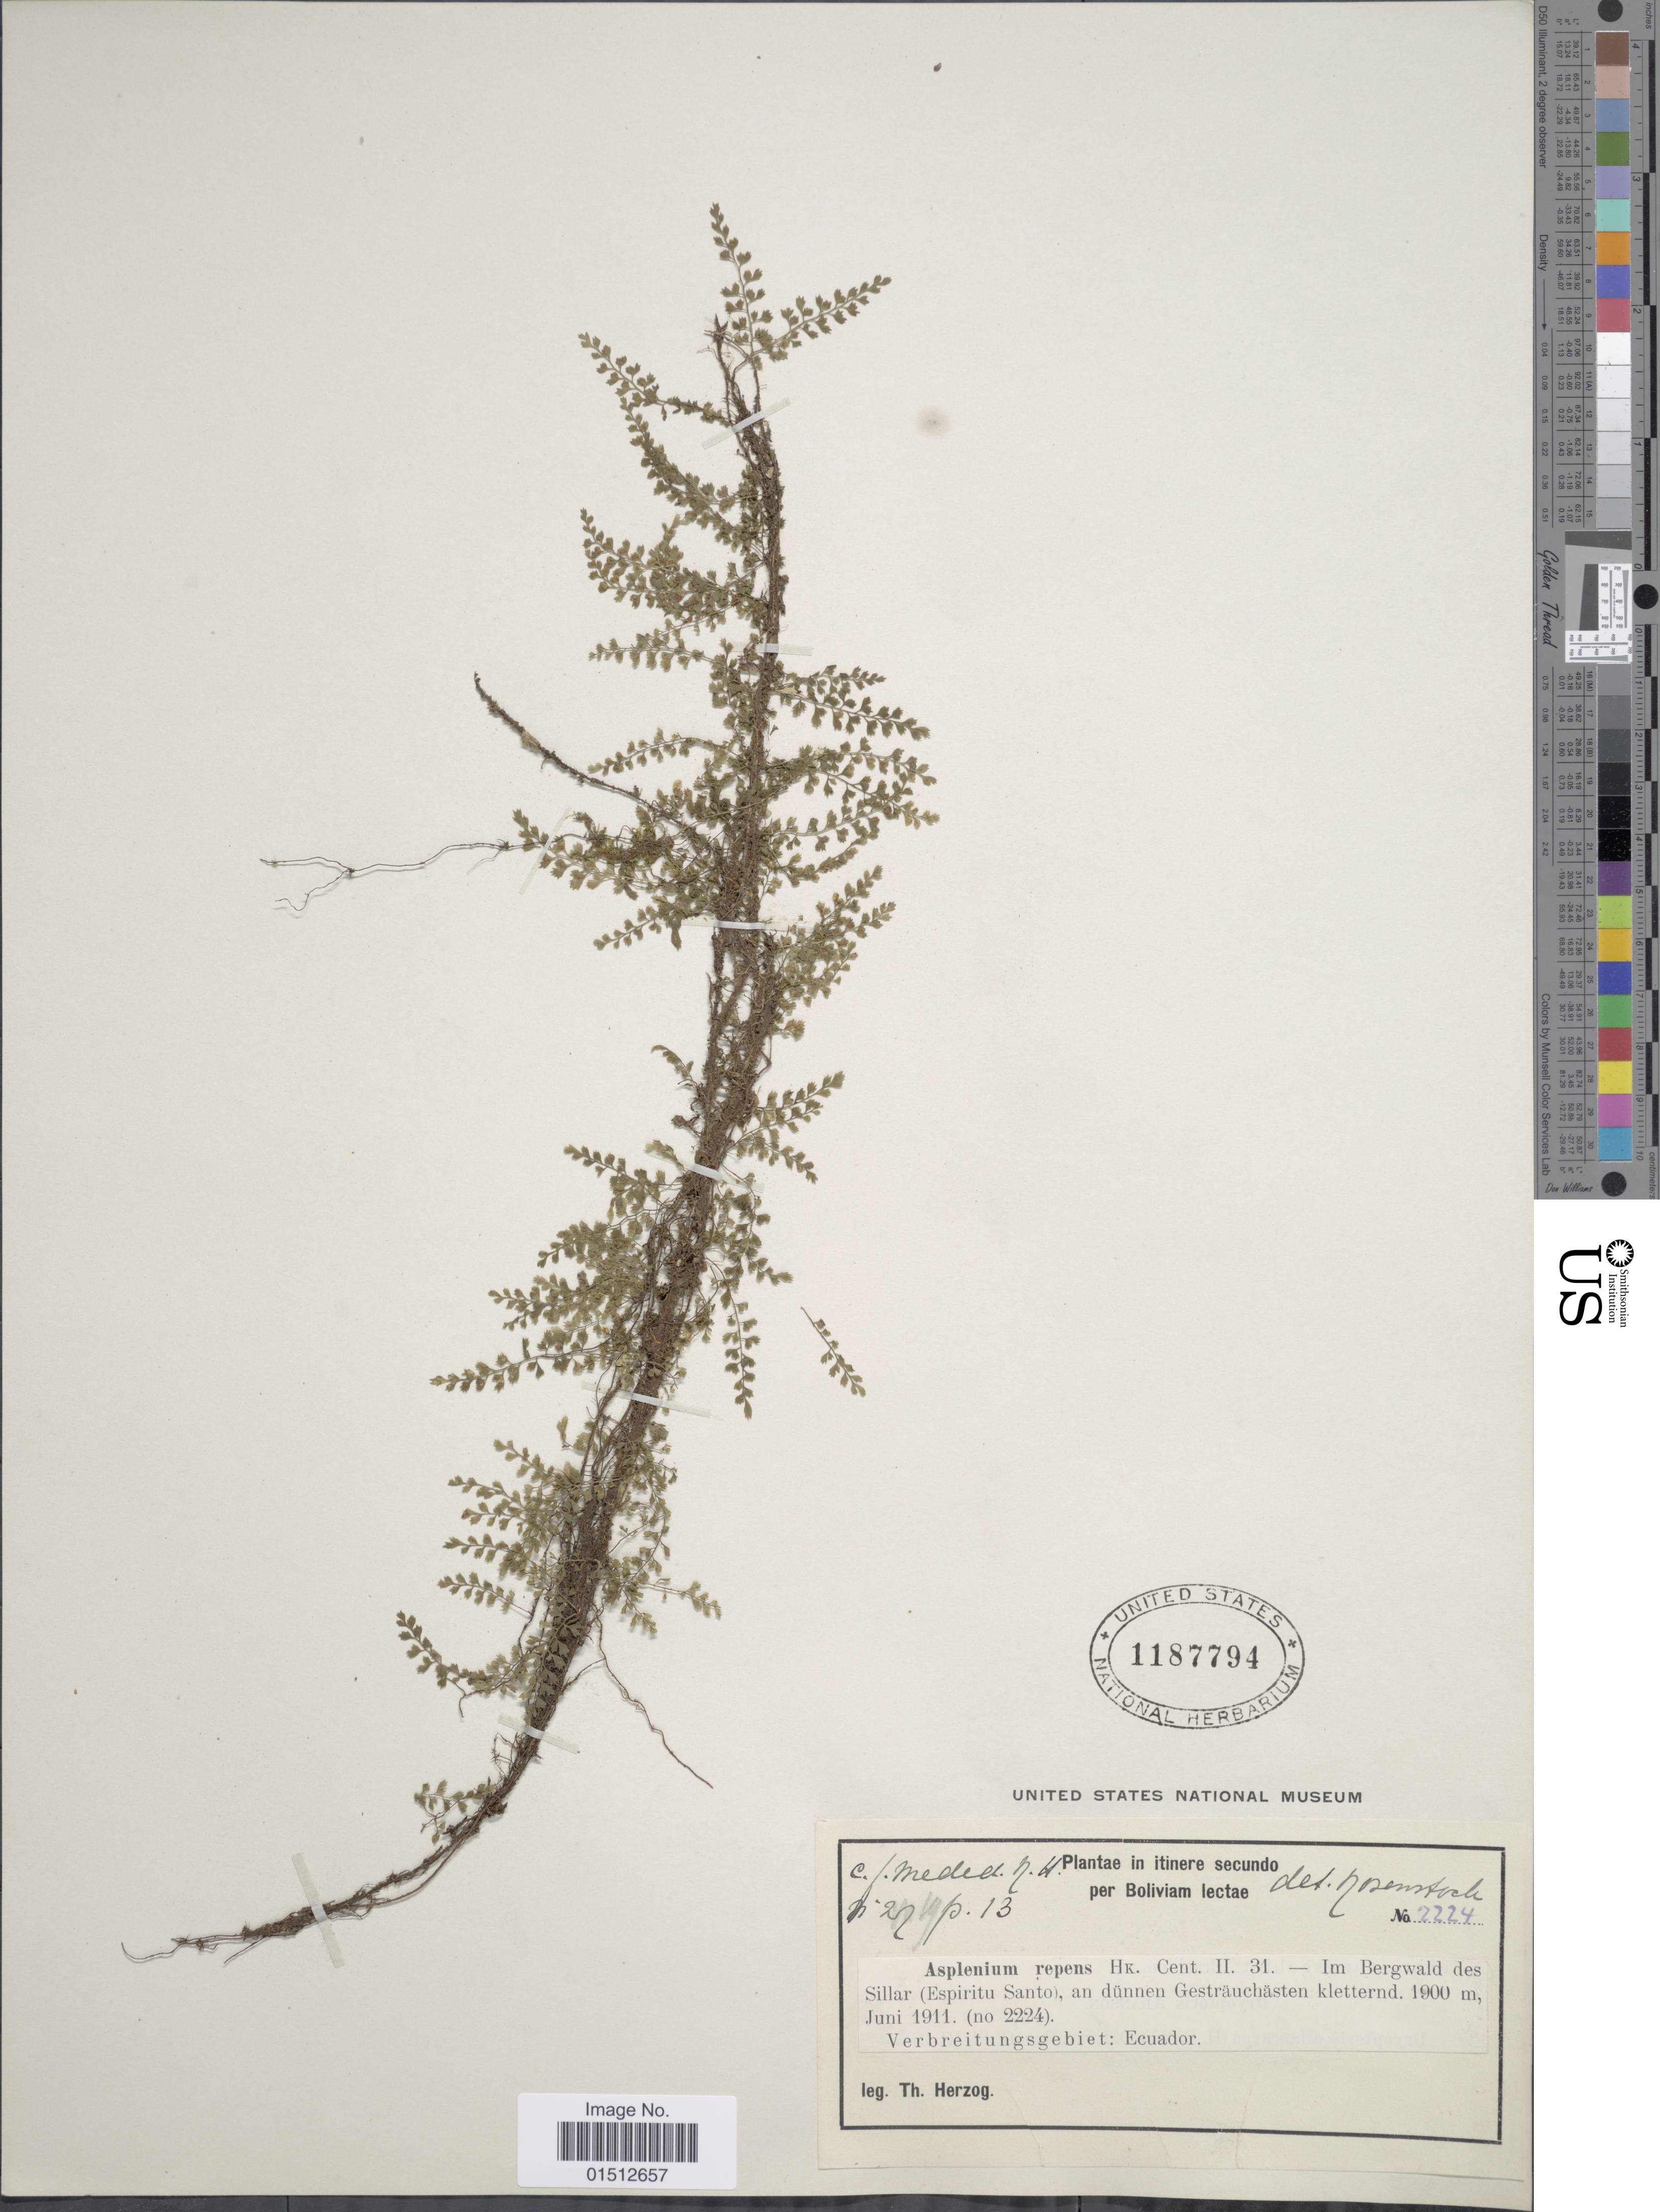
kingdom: Plantae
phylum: Tracheophyta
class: Polypodiopsida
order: Polypodiales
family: Aspleniaceae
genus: Asplenium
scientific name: Asplenium repens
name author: Hook.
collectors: T. K. J. Herzog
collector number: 2224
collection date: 1911-06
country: Bolivia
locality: Im Bergwald des Sillar (Espiritu Santo), an dunnen Gestrauchasten kletternd.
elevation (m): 1900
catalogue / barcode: US 1187794